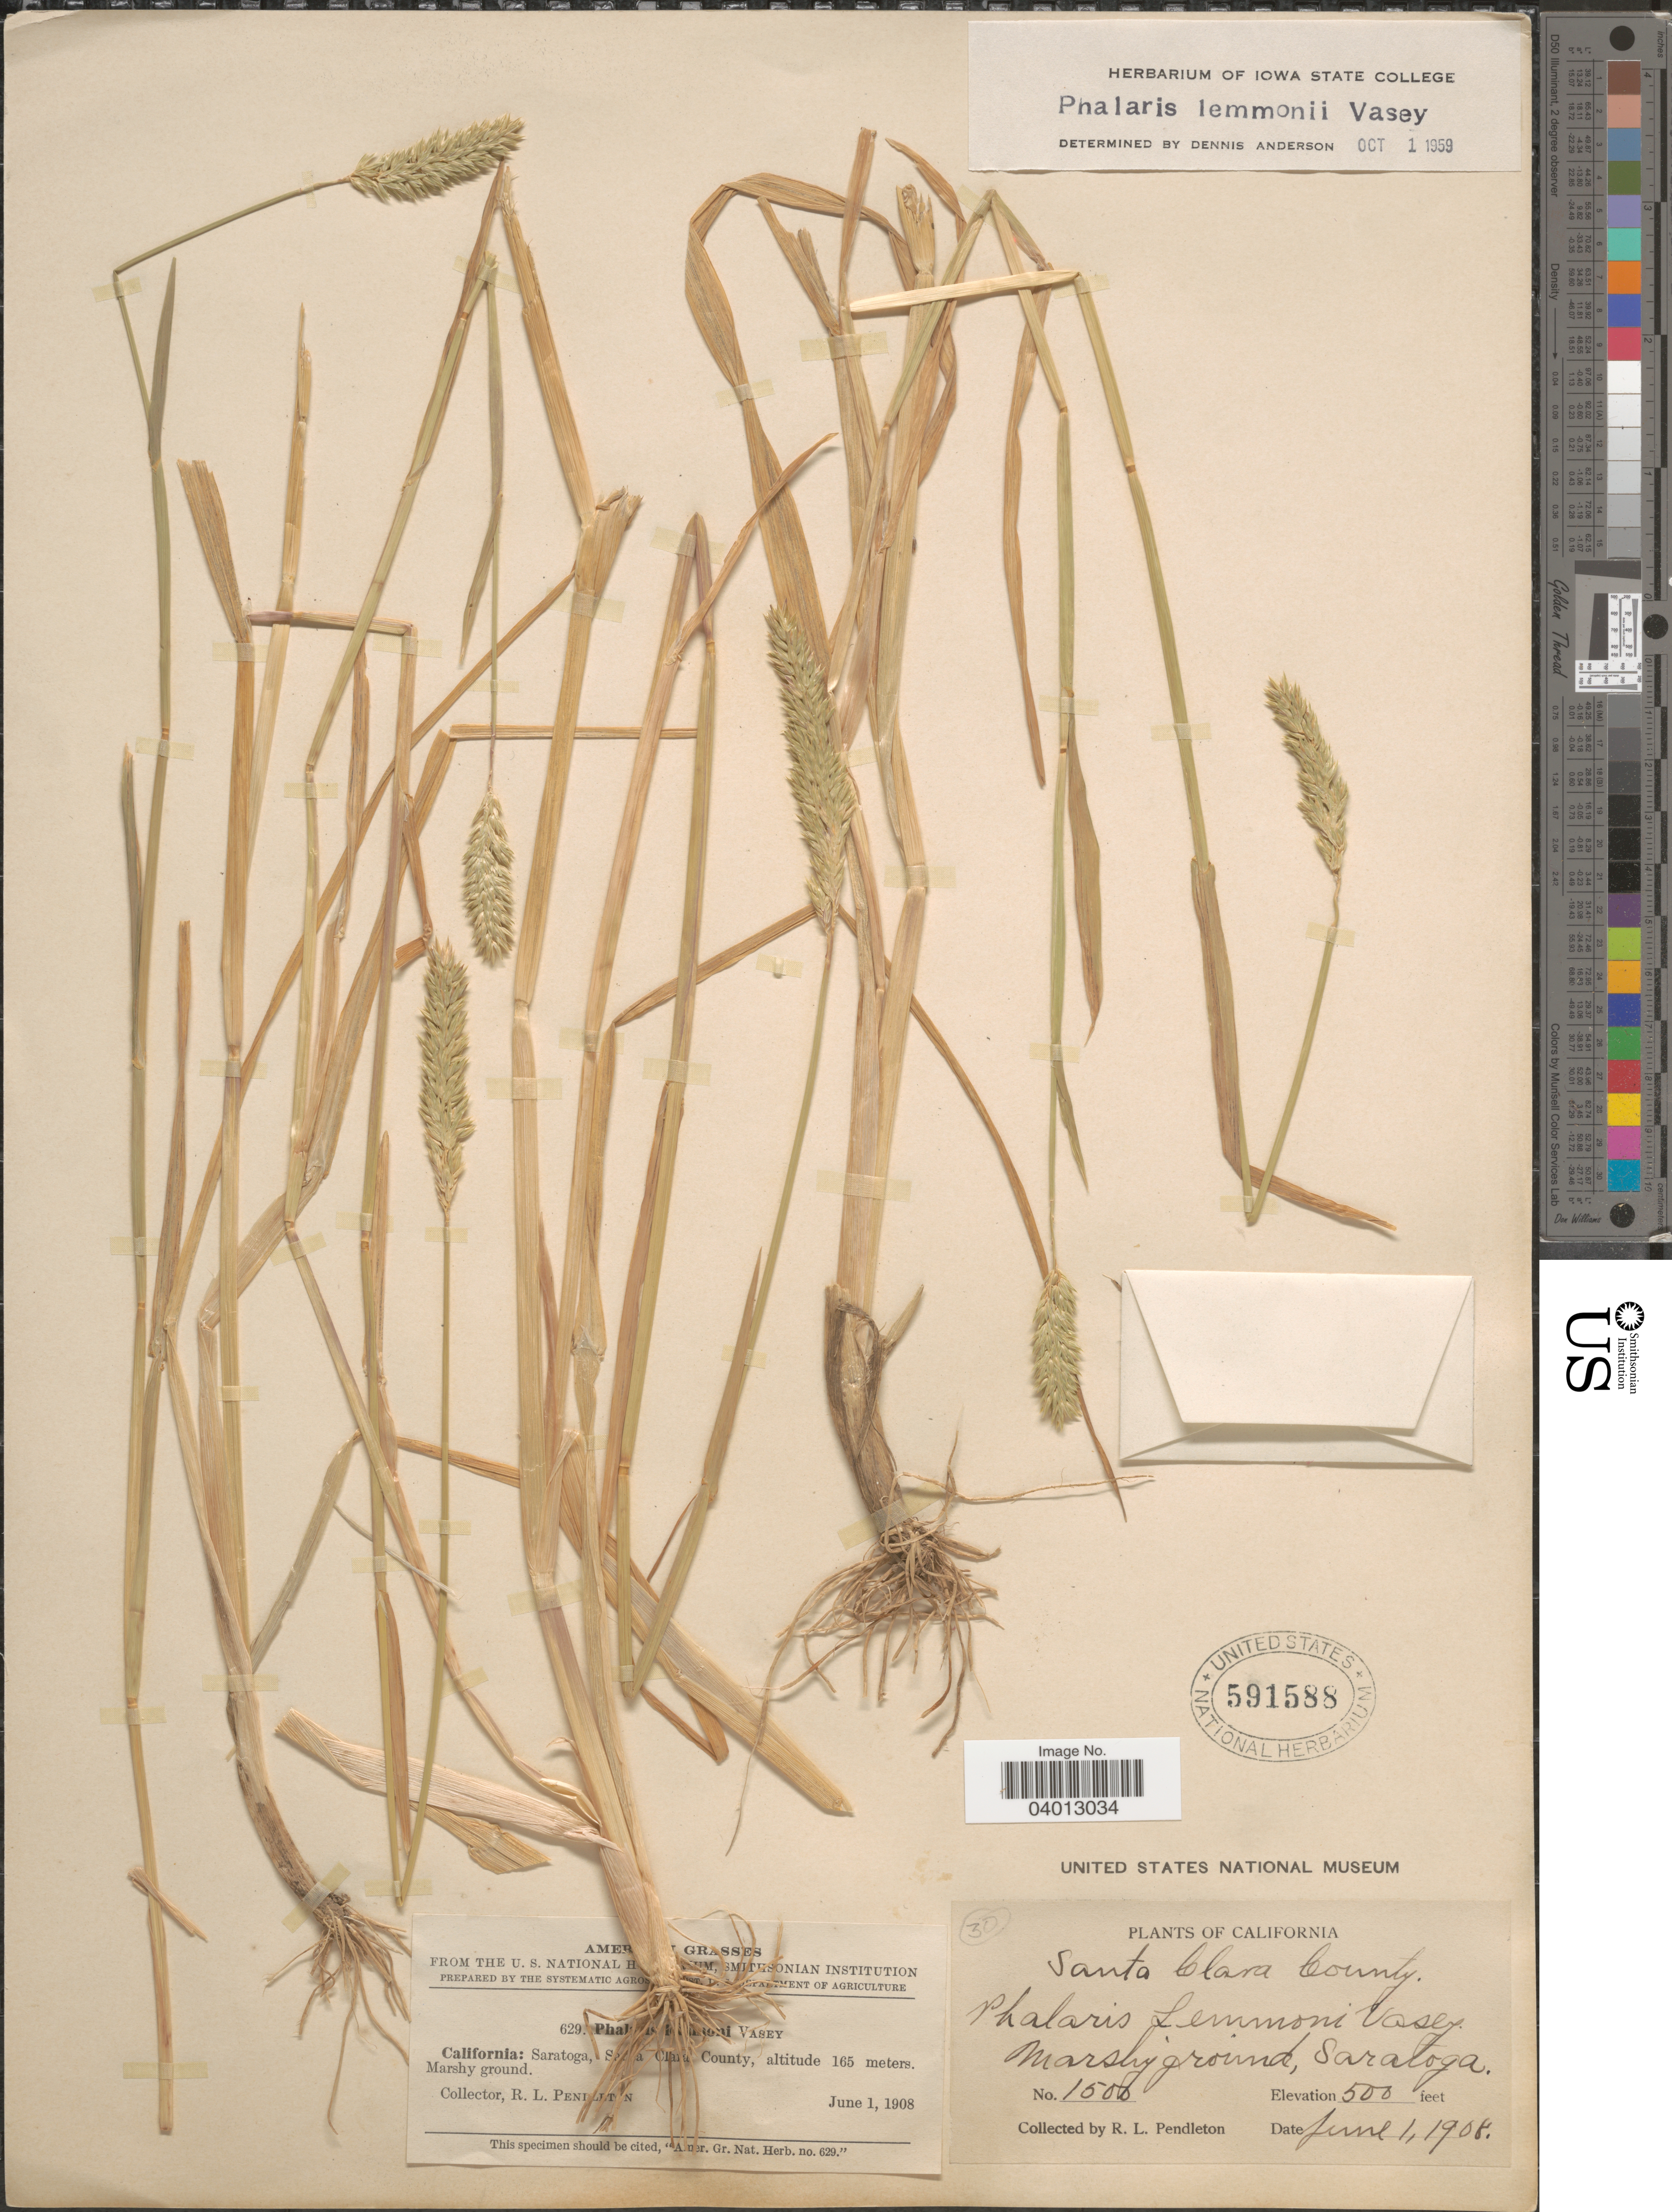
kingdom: Plantae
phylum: Tracheophyta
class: Liliopsida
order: Poales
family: Poaceae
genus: Phalaris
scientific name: Phalaris lemmonii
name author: Vasey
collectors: R. Pendleton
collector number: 1500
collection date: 1908-06-01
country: United States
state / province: California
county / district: Santa Clara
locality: Santa Clara County. Saratoga.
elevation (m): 152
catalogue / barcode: US 591588